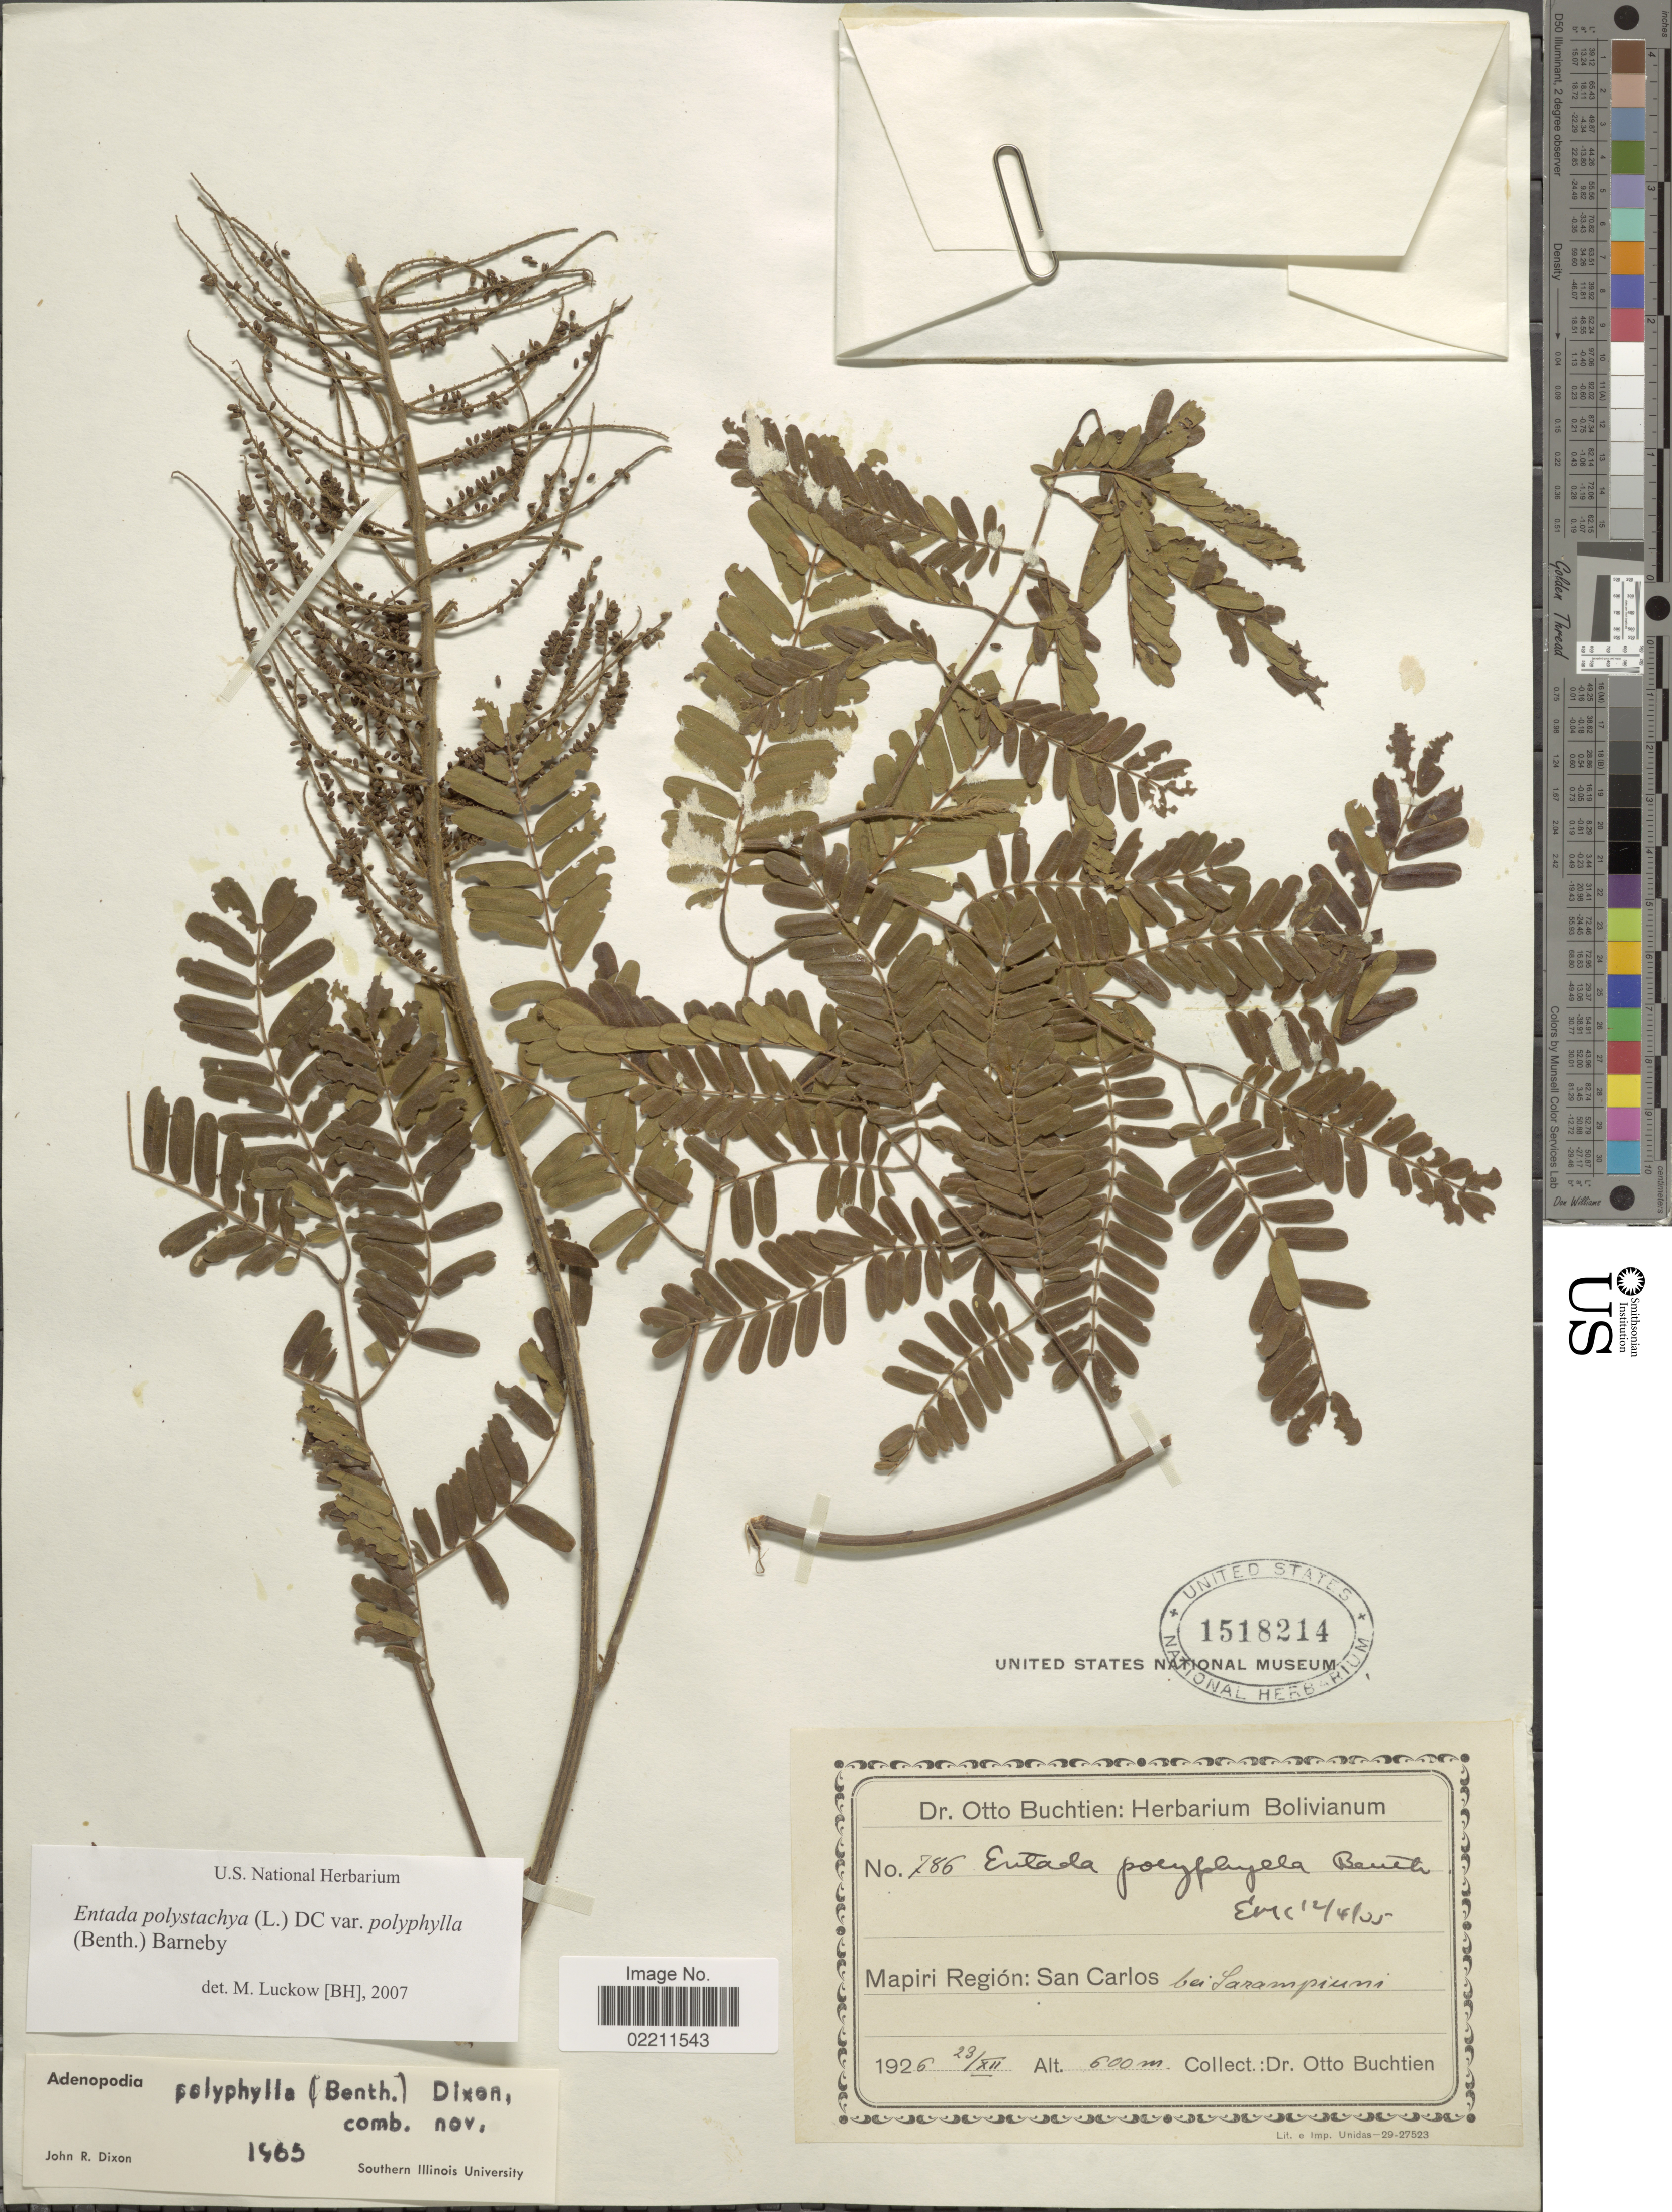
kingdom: Plantae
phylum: Tracheophyta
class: Magnoliopsida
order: Fabales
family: Fabaceae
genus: Entada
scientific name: Entada polystachya var. polyphylla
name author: (Benth.) Barneby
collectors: O. Buchtien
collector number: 786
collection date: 1926-12-23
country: Bolivia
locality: Mapiri Region: San Carlos bei Sarampiuni.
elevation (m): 600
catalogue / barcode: US 1518214